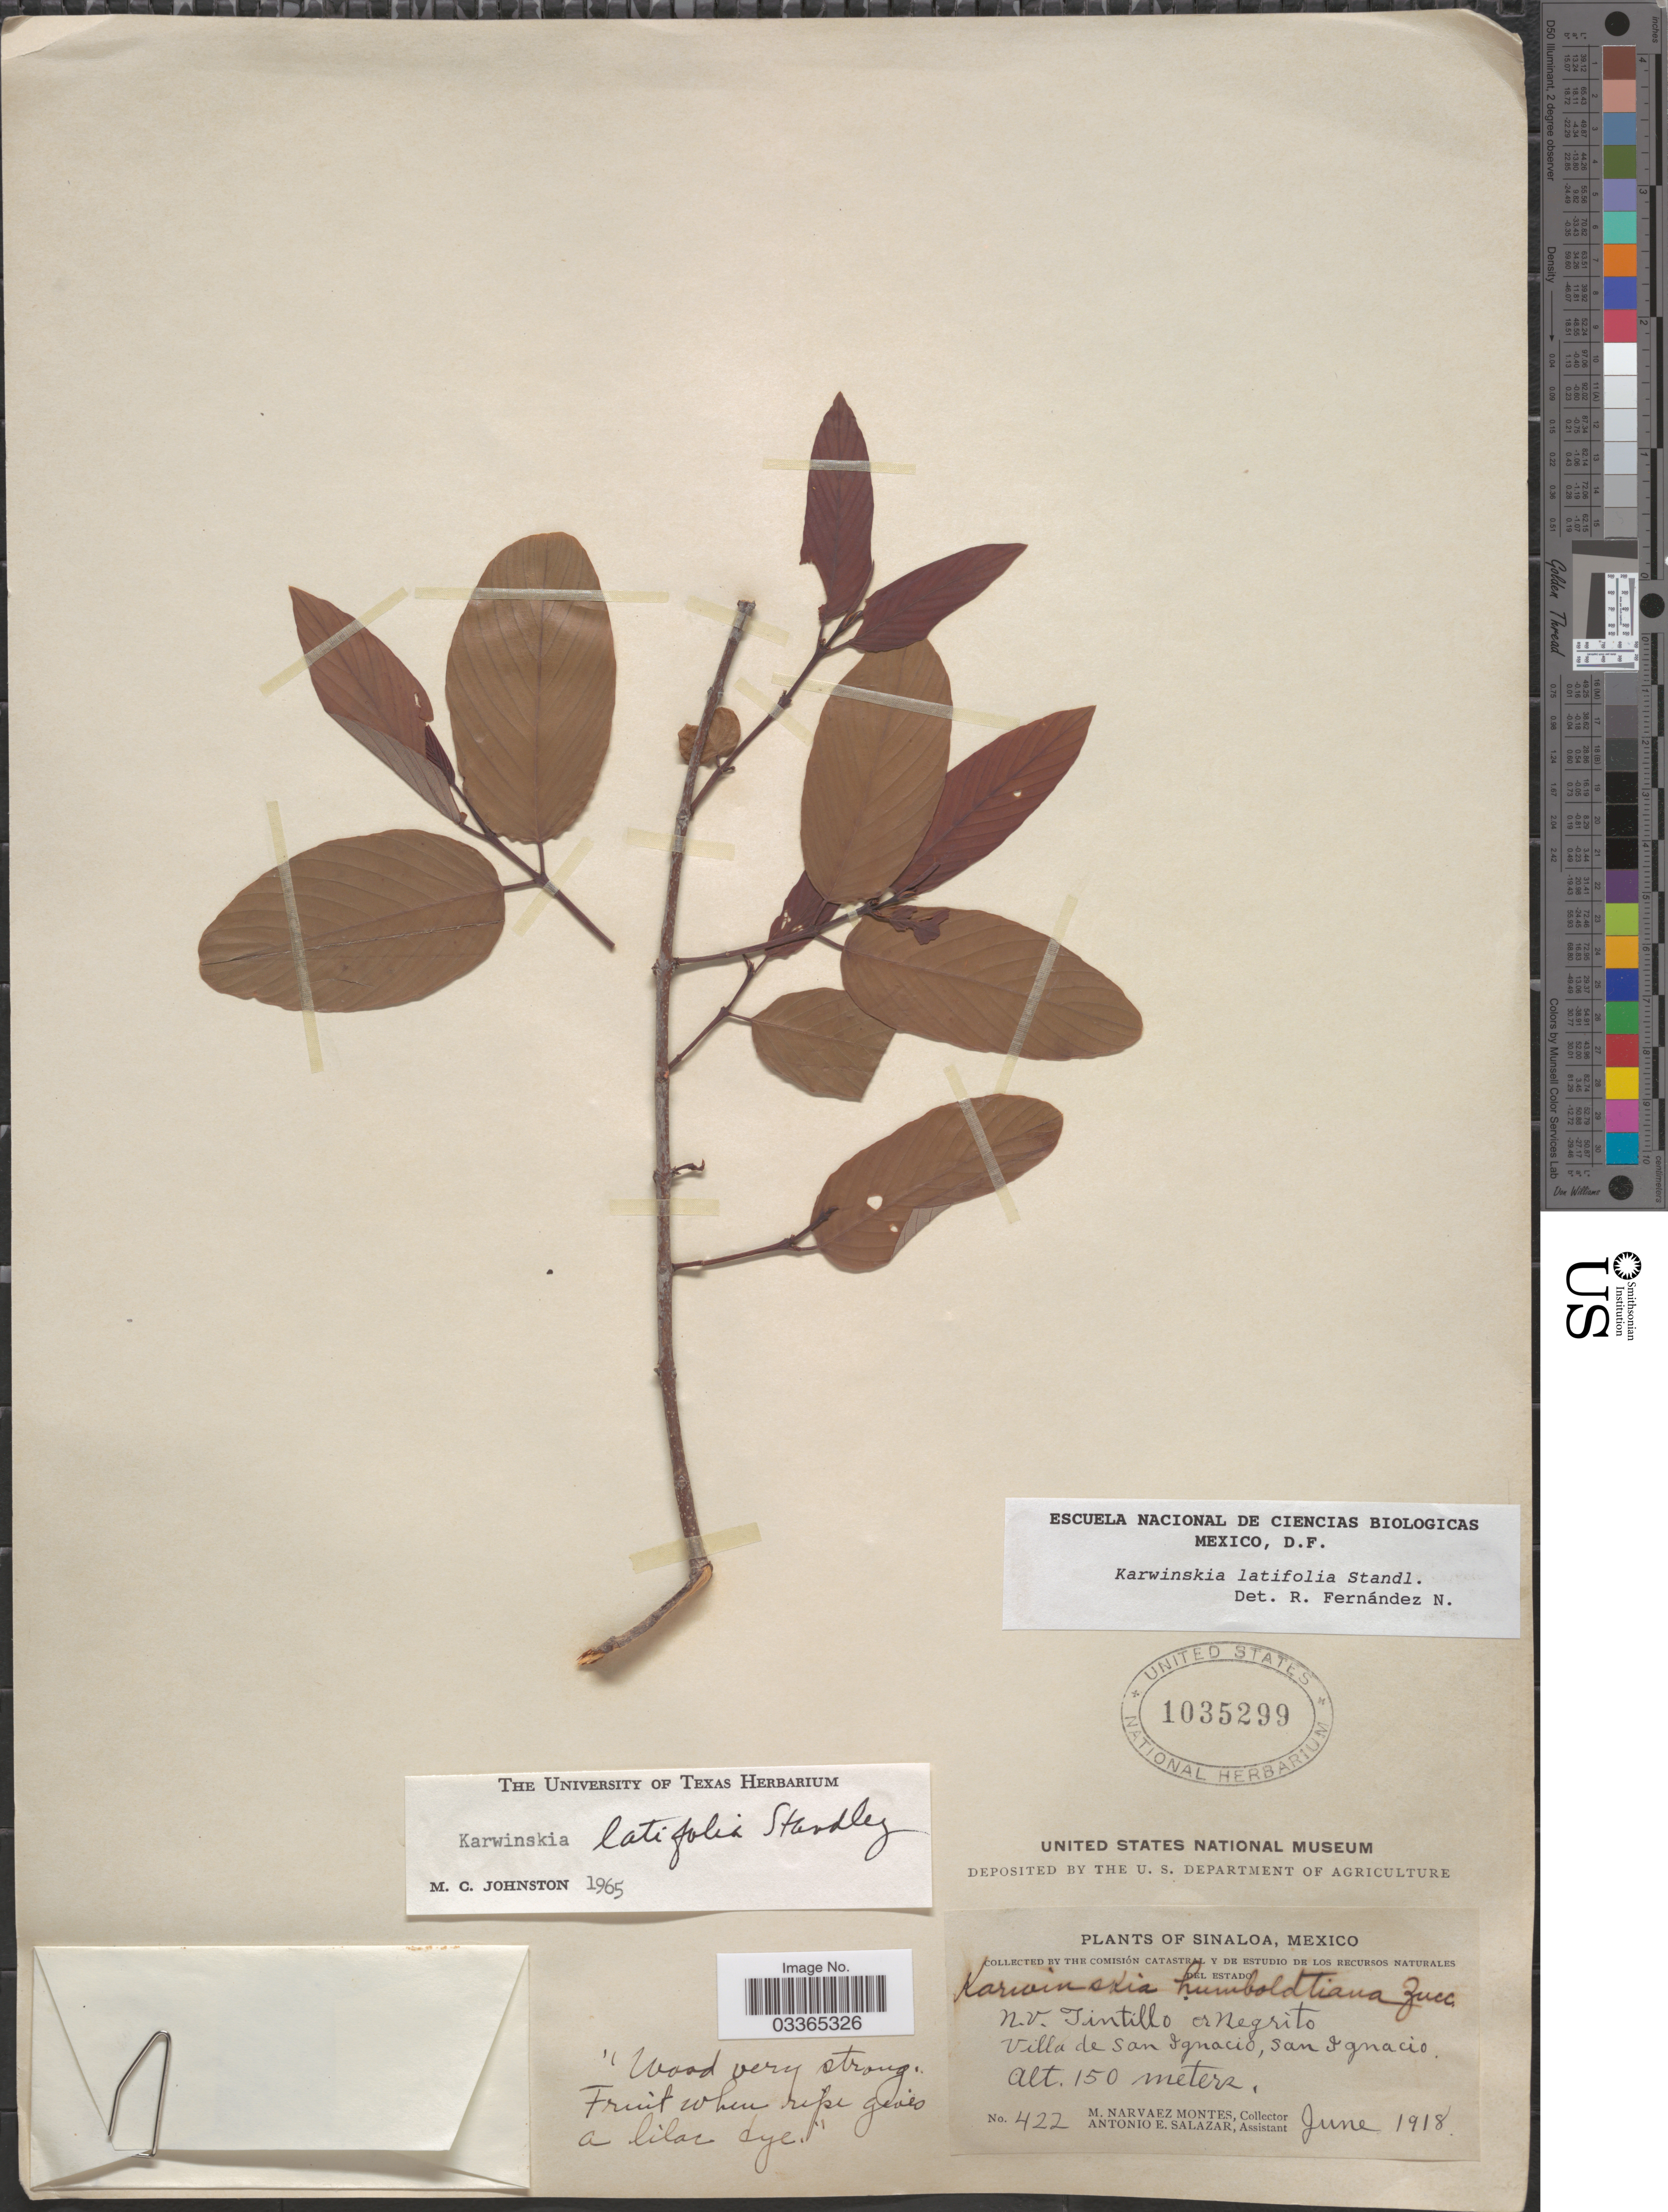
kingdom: Plantae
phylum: Tracheophyta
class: Magnoliopsida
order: Rosales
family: Rhamnaceae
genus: Karwinskia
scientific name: Karwinskia latifolia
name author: Standl.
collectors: M. Narvaez-Montes & A. E. Salazar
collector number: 422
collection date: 1918-06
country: Mexico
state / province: Sinaloa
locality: Villa de San Ignacio, San Ignacio.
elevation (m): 150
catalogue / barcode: US 1035299